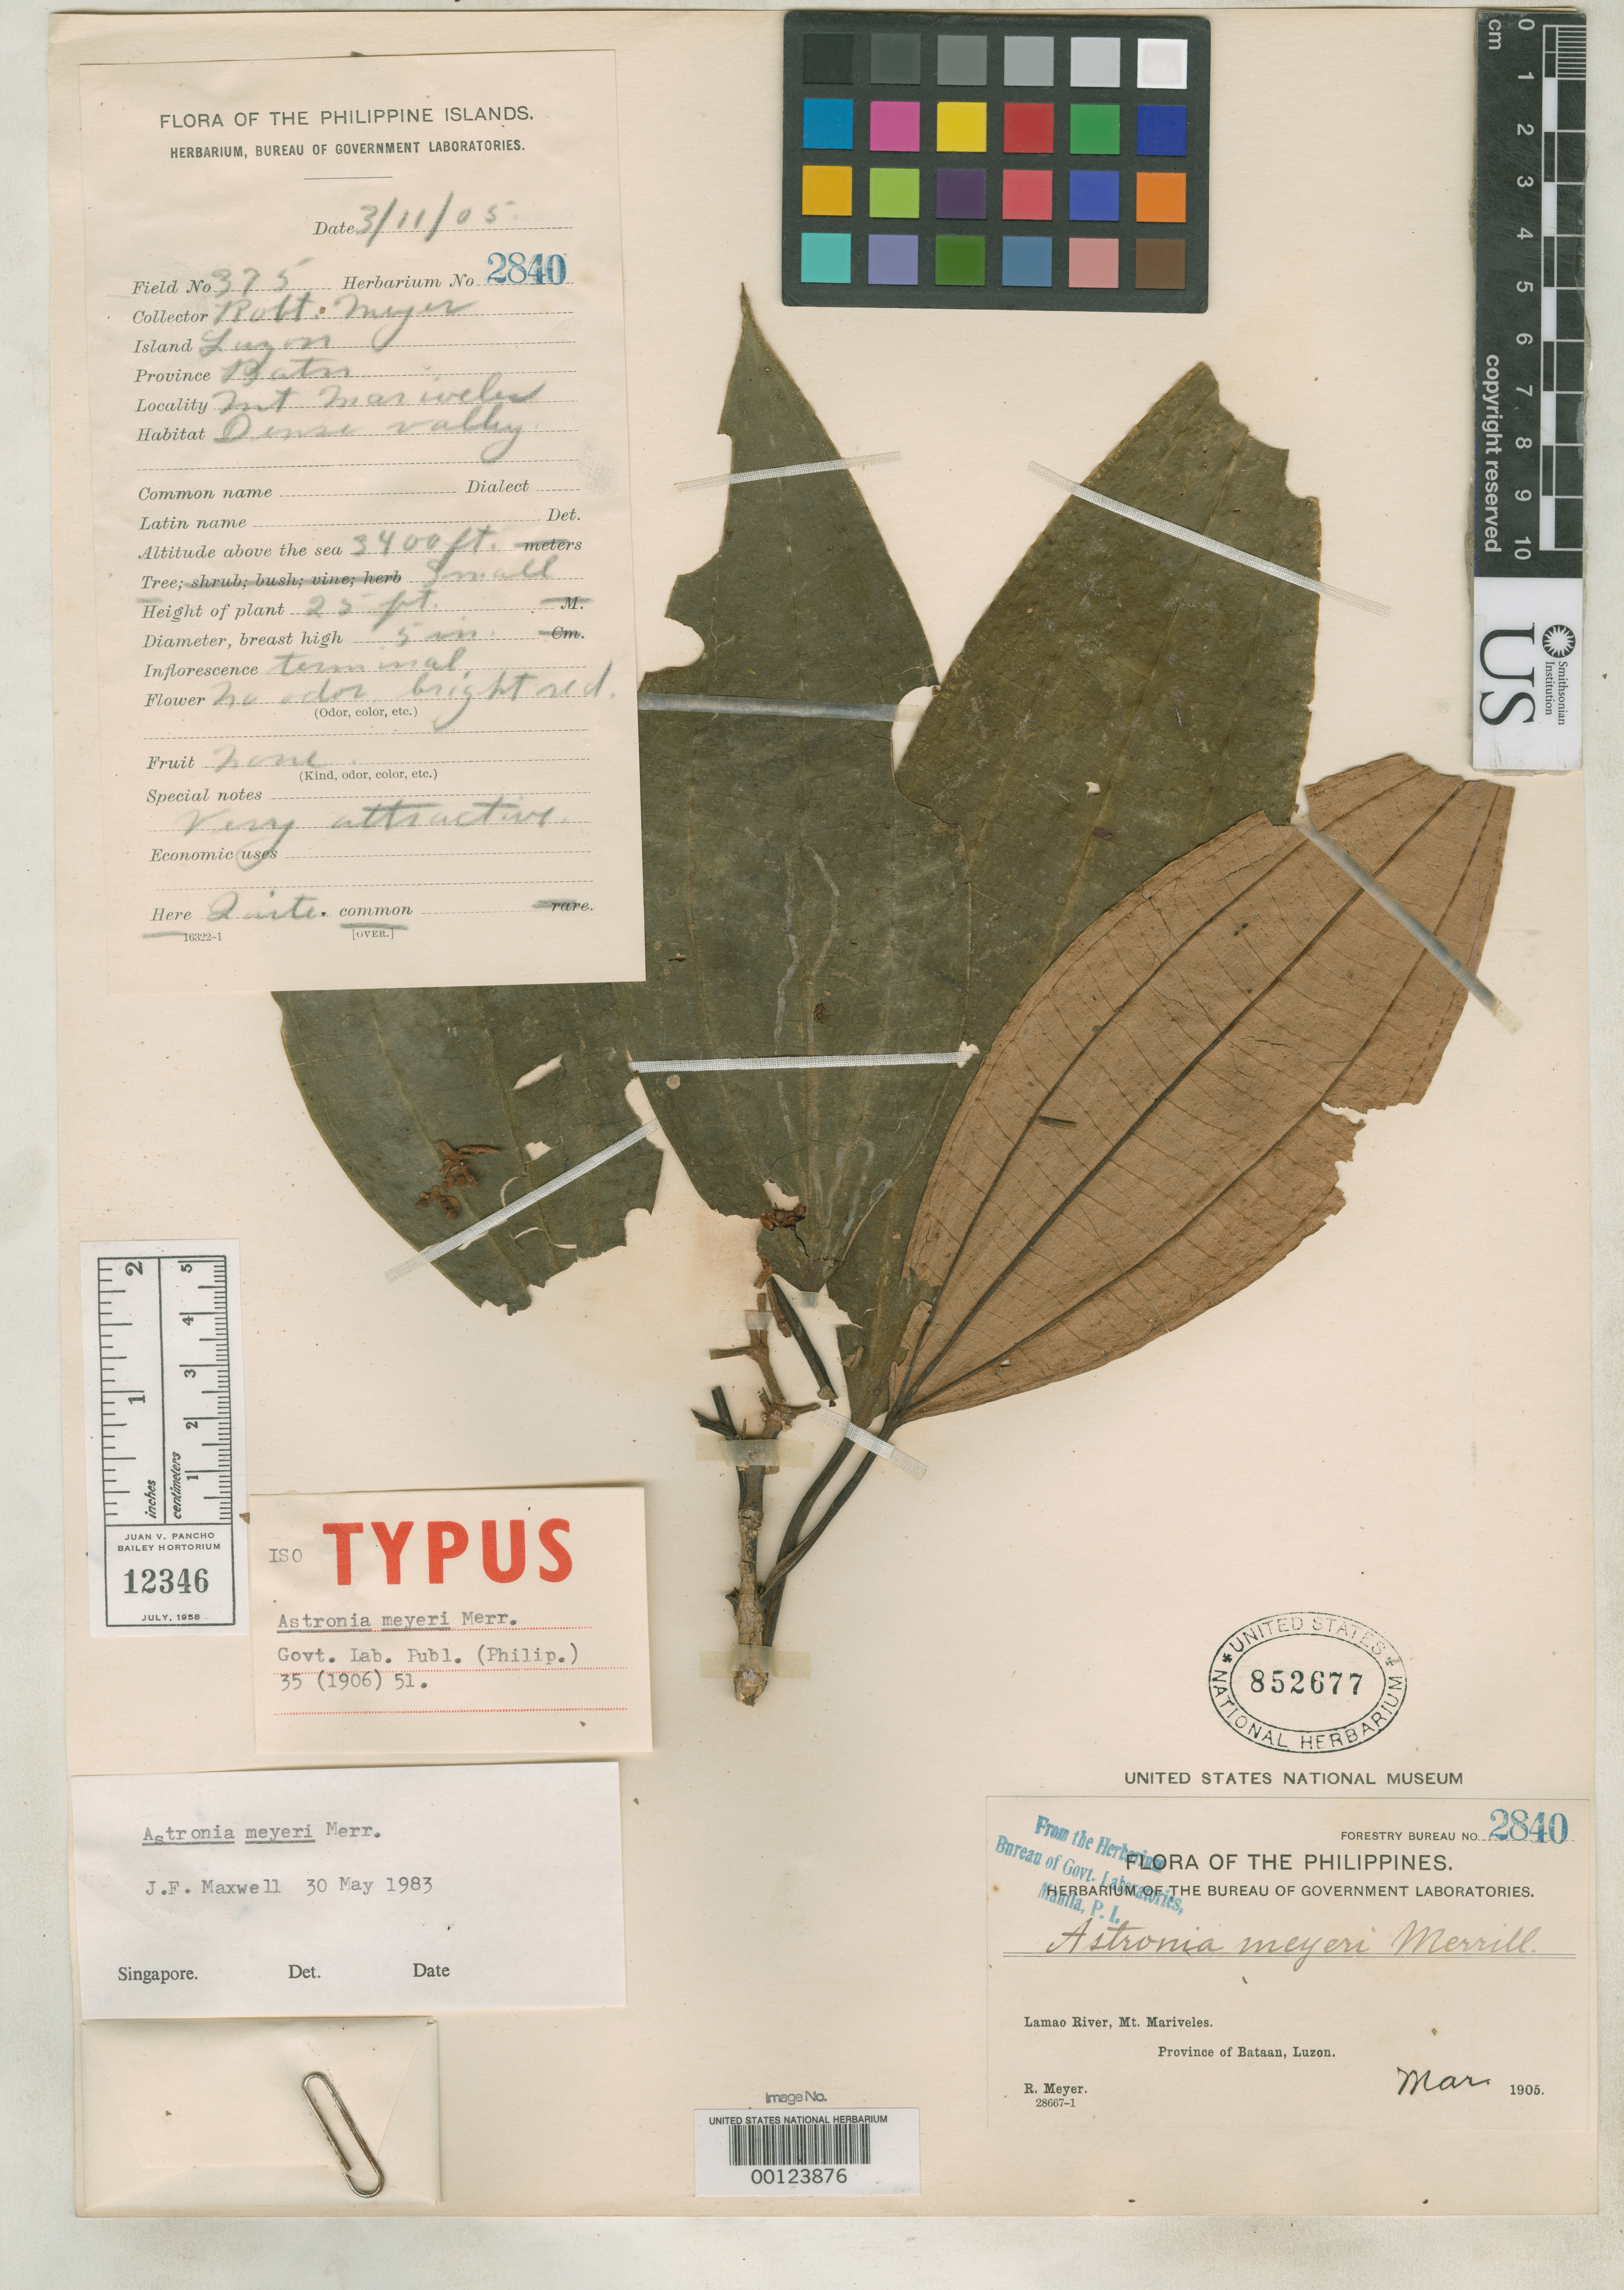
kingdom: Plantae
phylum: Tracheophyta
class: Magnoliopsida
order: Myrtales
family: Melastomataceae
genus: Astronia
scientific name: Astronia meyeri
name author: Merr.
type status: Isotype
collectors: R. Meyer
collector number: For. Bur. 2840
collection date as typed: Mar 1904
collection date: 1904-03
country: Philippines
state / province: Central Luzon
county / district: Bataan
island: Luzon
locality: Mount Mariveles.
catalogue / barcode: US 852677